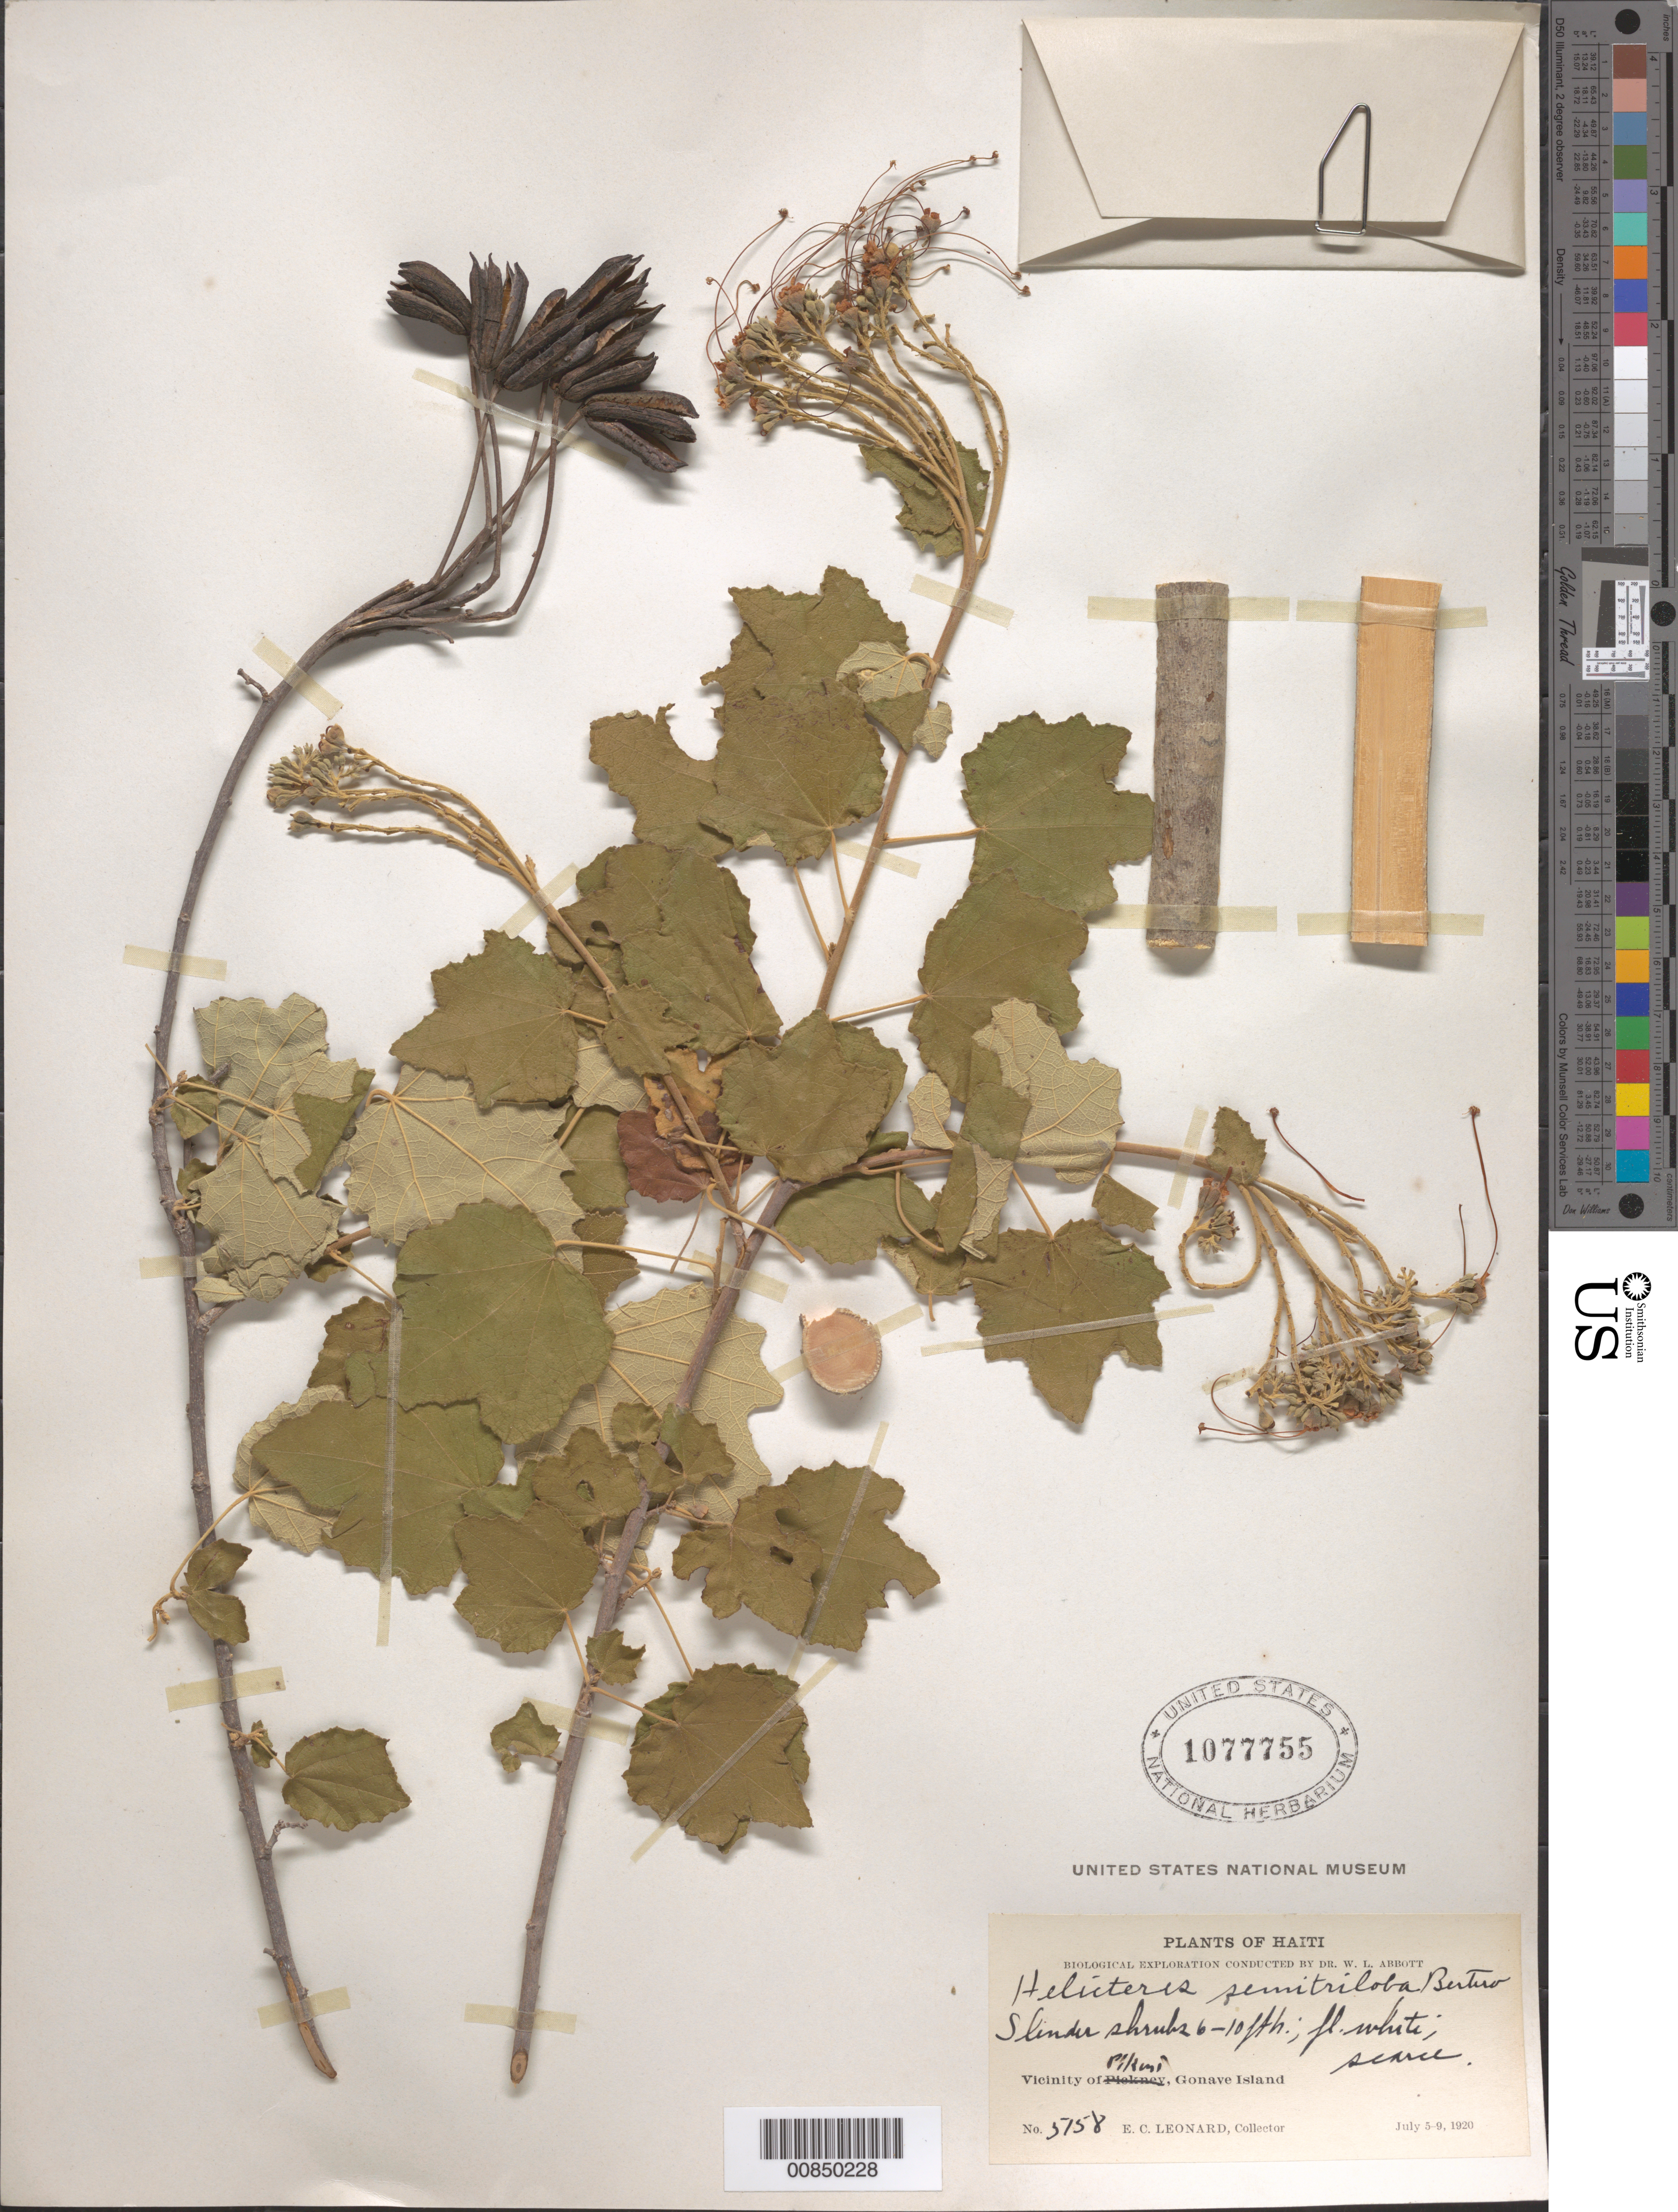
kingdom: Plantae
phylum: Tracheophyta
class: Magnoliopsida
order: Malvales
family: Malvaceae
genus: Helicteres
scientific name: Helicteres semitriloba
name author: Bertero ex DC.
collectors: E. C. Leonard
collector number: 5158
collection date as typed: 05 Jul 1920 to 09 Jul 1920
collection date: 1920-07-05/1920-07-09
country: Haiti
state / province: Ouest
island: Île de la Gonâve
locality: Vicinity of Pikmi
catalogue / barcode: US 1077755